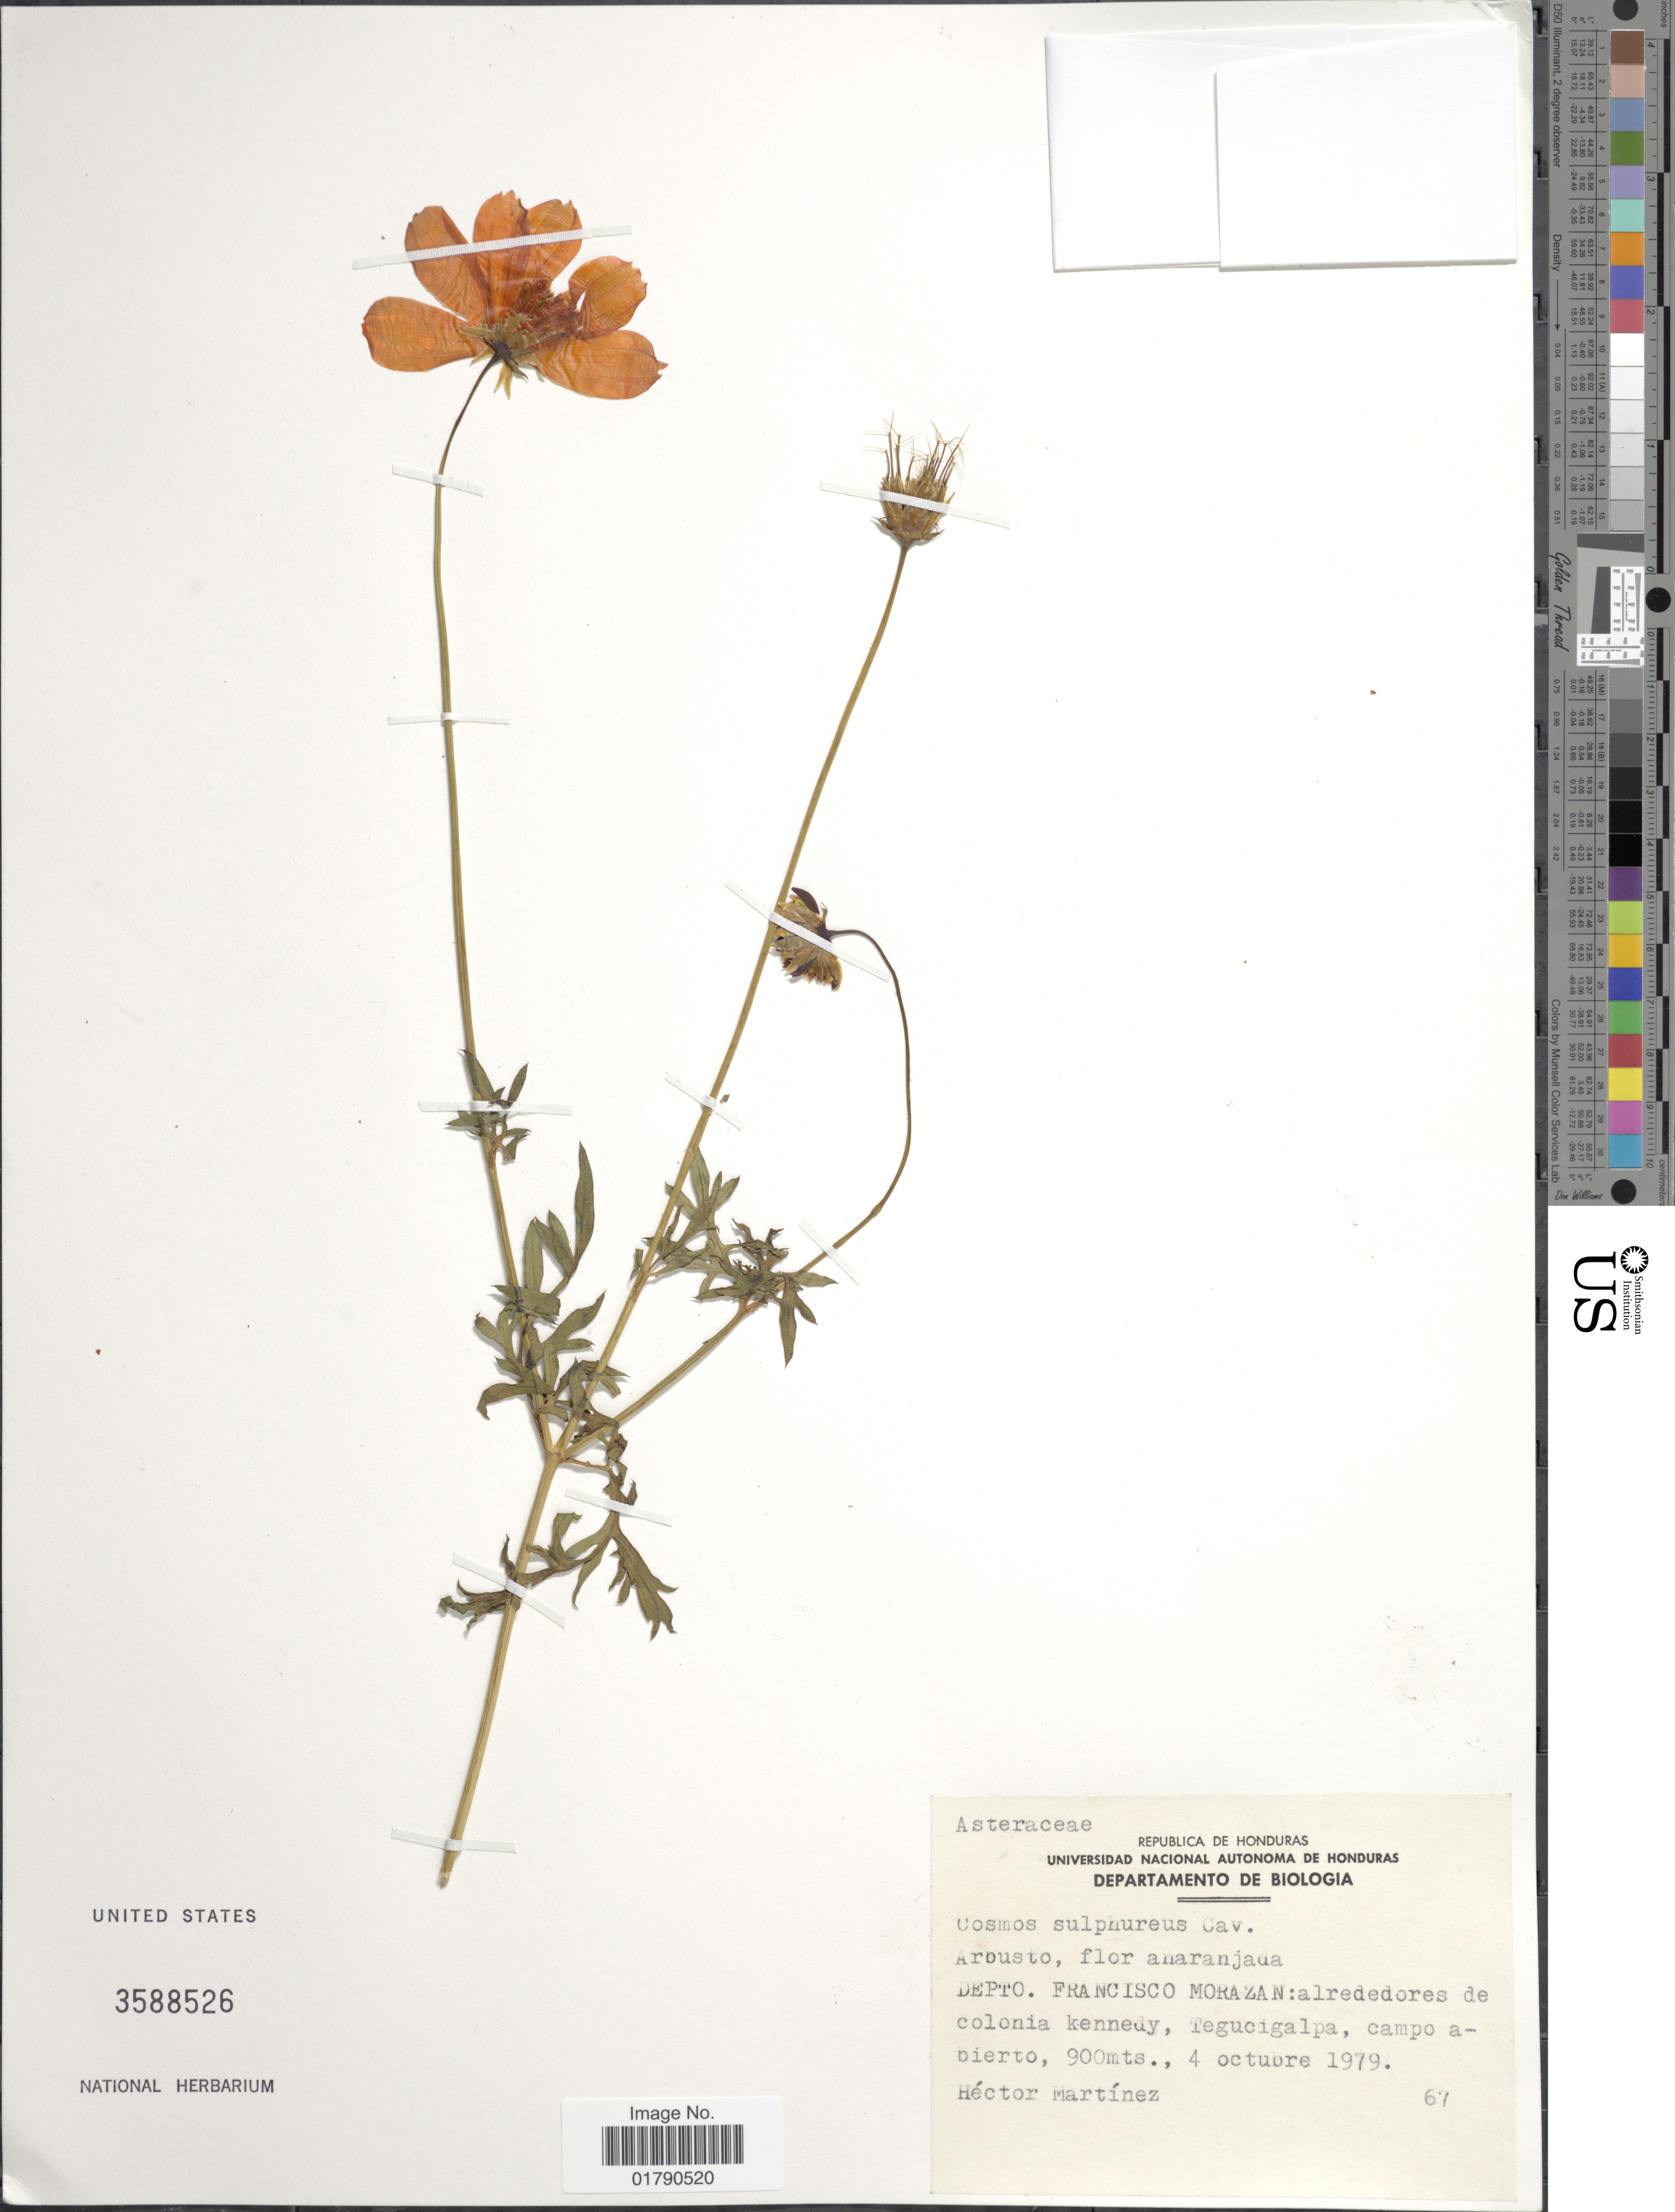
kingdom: Plantae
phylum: Tracheophyta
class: Magnoliopsida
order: Asterales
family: Asteraceae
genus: Cosmos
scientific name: Cosmos sulphureus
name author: Cav.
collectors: H. Martínez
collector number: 67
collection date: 1979-10-04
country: Honduras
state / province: Fco. Morazán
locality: Depto. Francisco Morazan, alrededores de colonia kennedy, Tegucigalpa, campo abierto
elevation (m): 900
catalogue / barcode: US 3588526